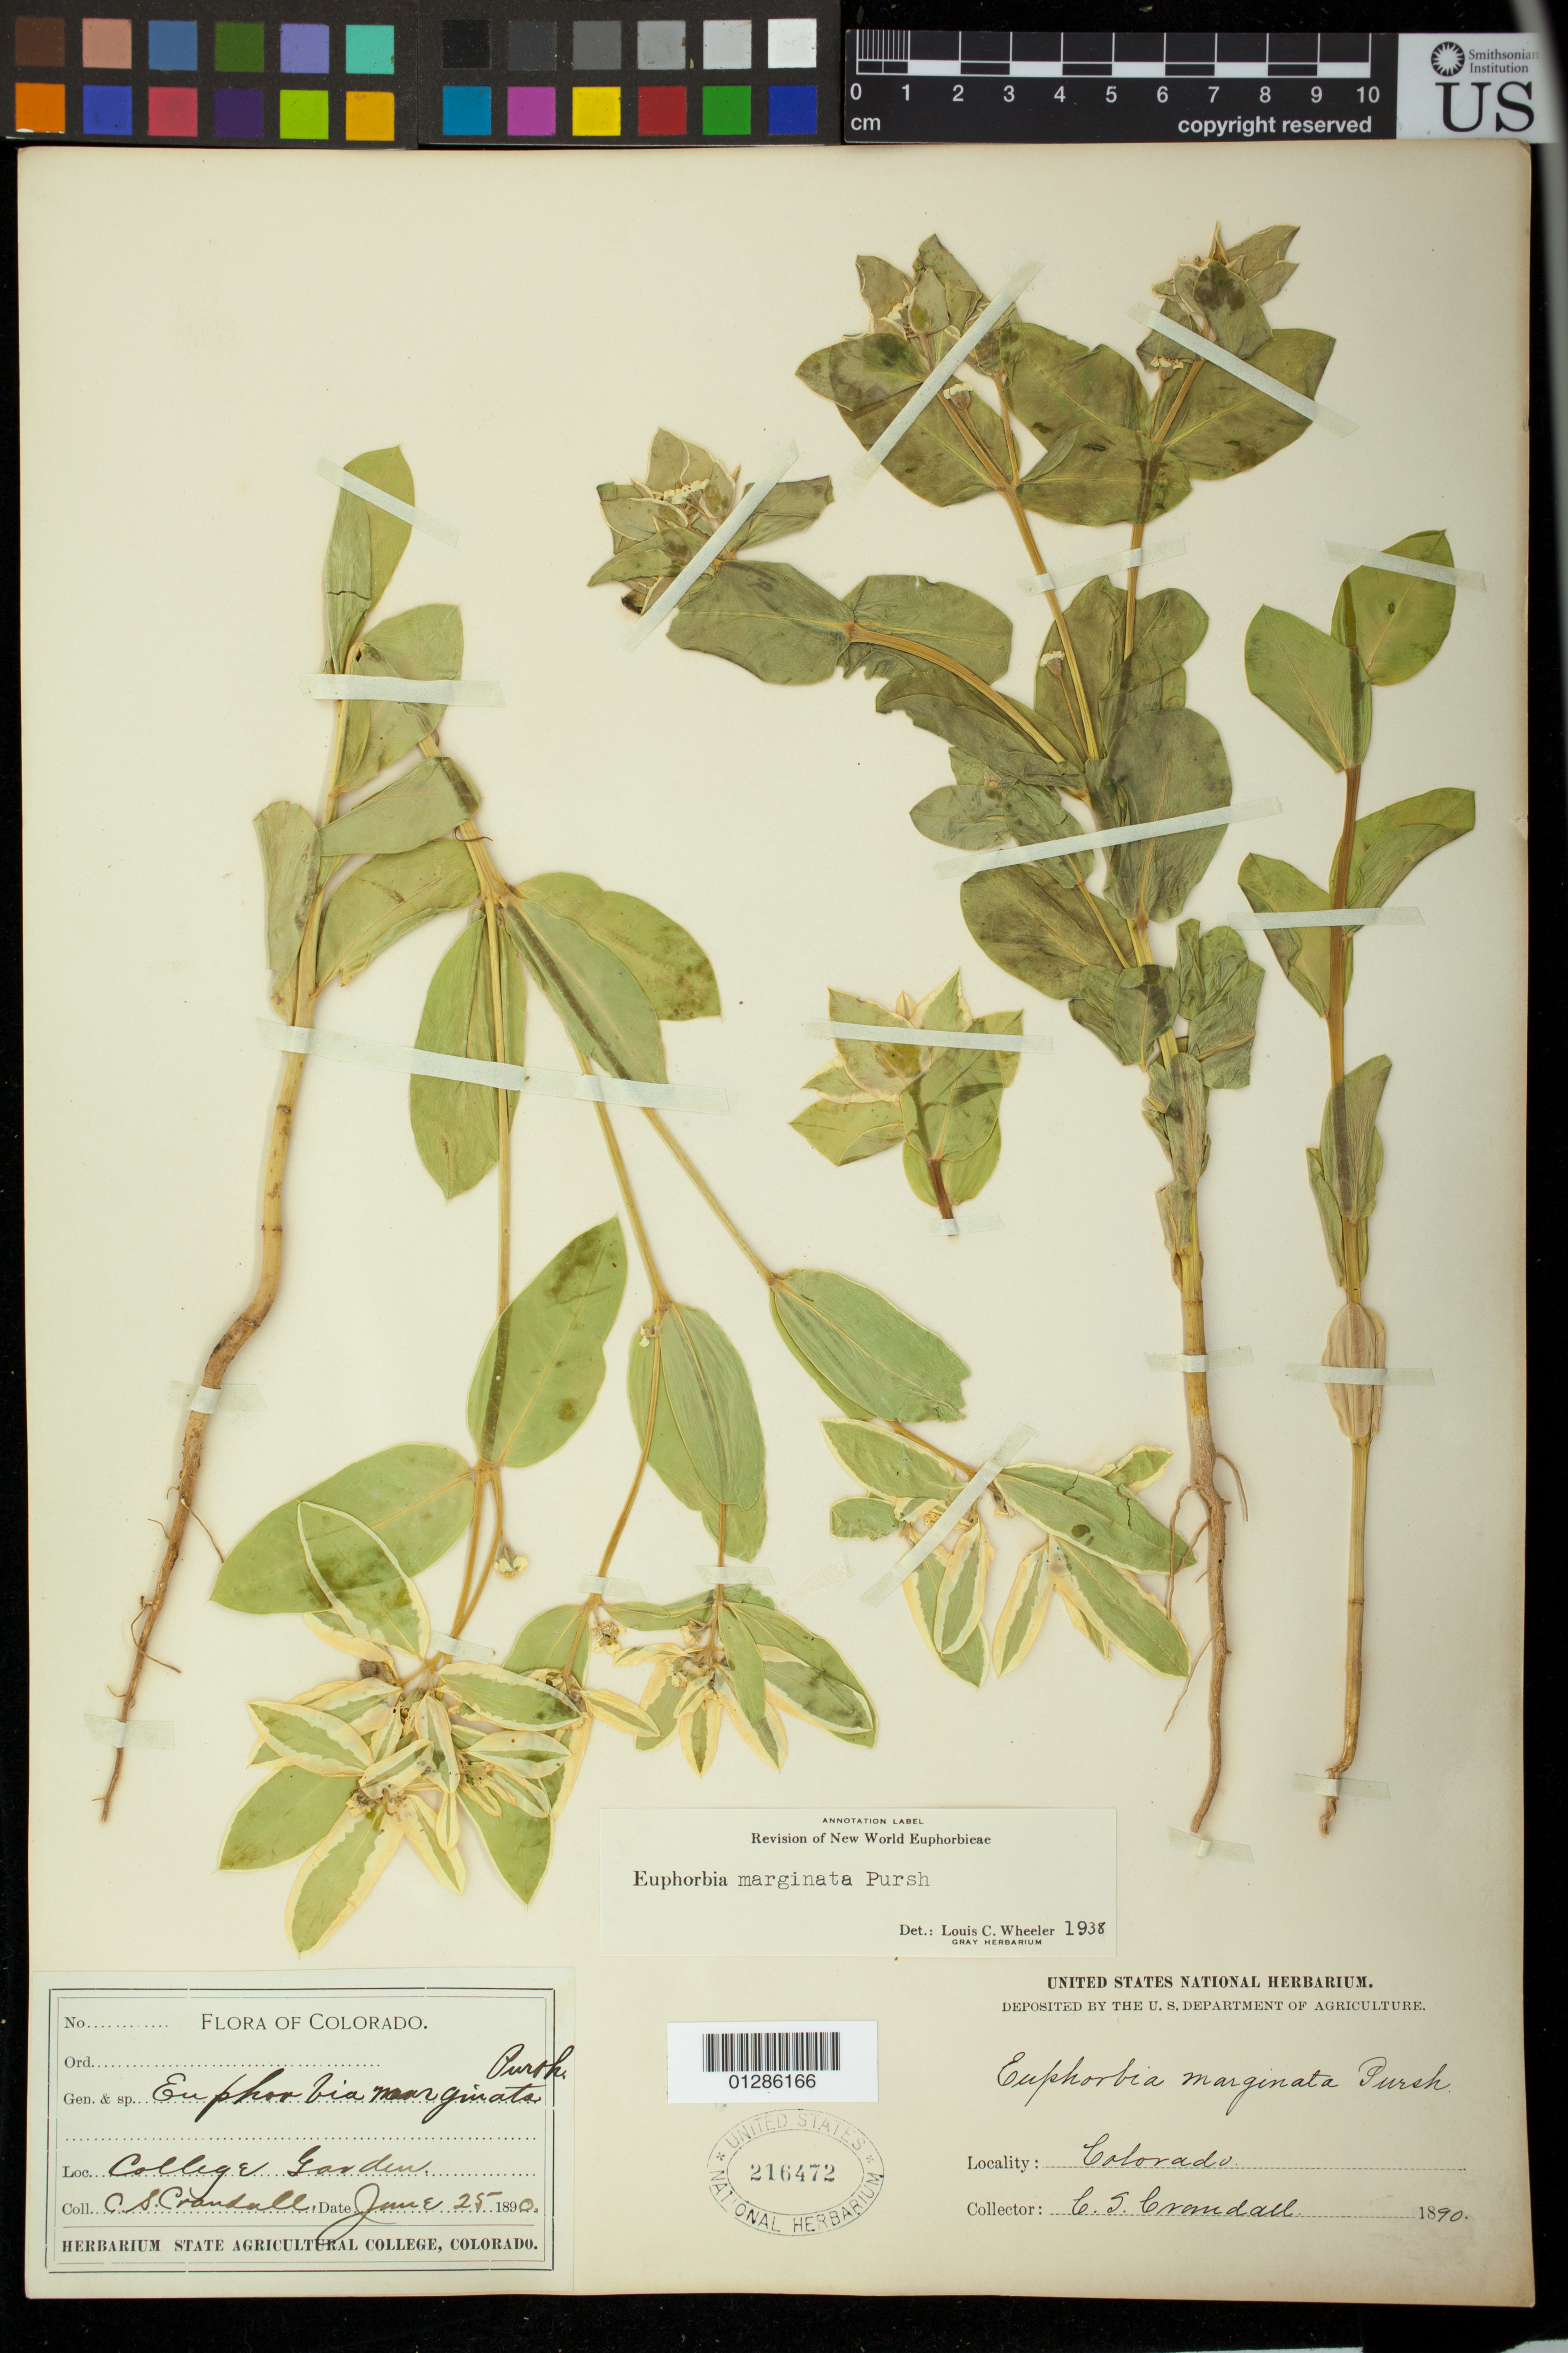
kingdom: Plantae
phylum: Tracheophyta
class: Magnoliopsida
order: Malpighiales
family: Euphorbiaceae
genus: Euphorbia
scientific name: Euphorbia marginata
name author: Pursh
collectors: C. Crandall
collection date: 1890-06-25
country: United States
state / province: Colorado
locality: College garden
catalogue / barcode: US 216472